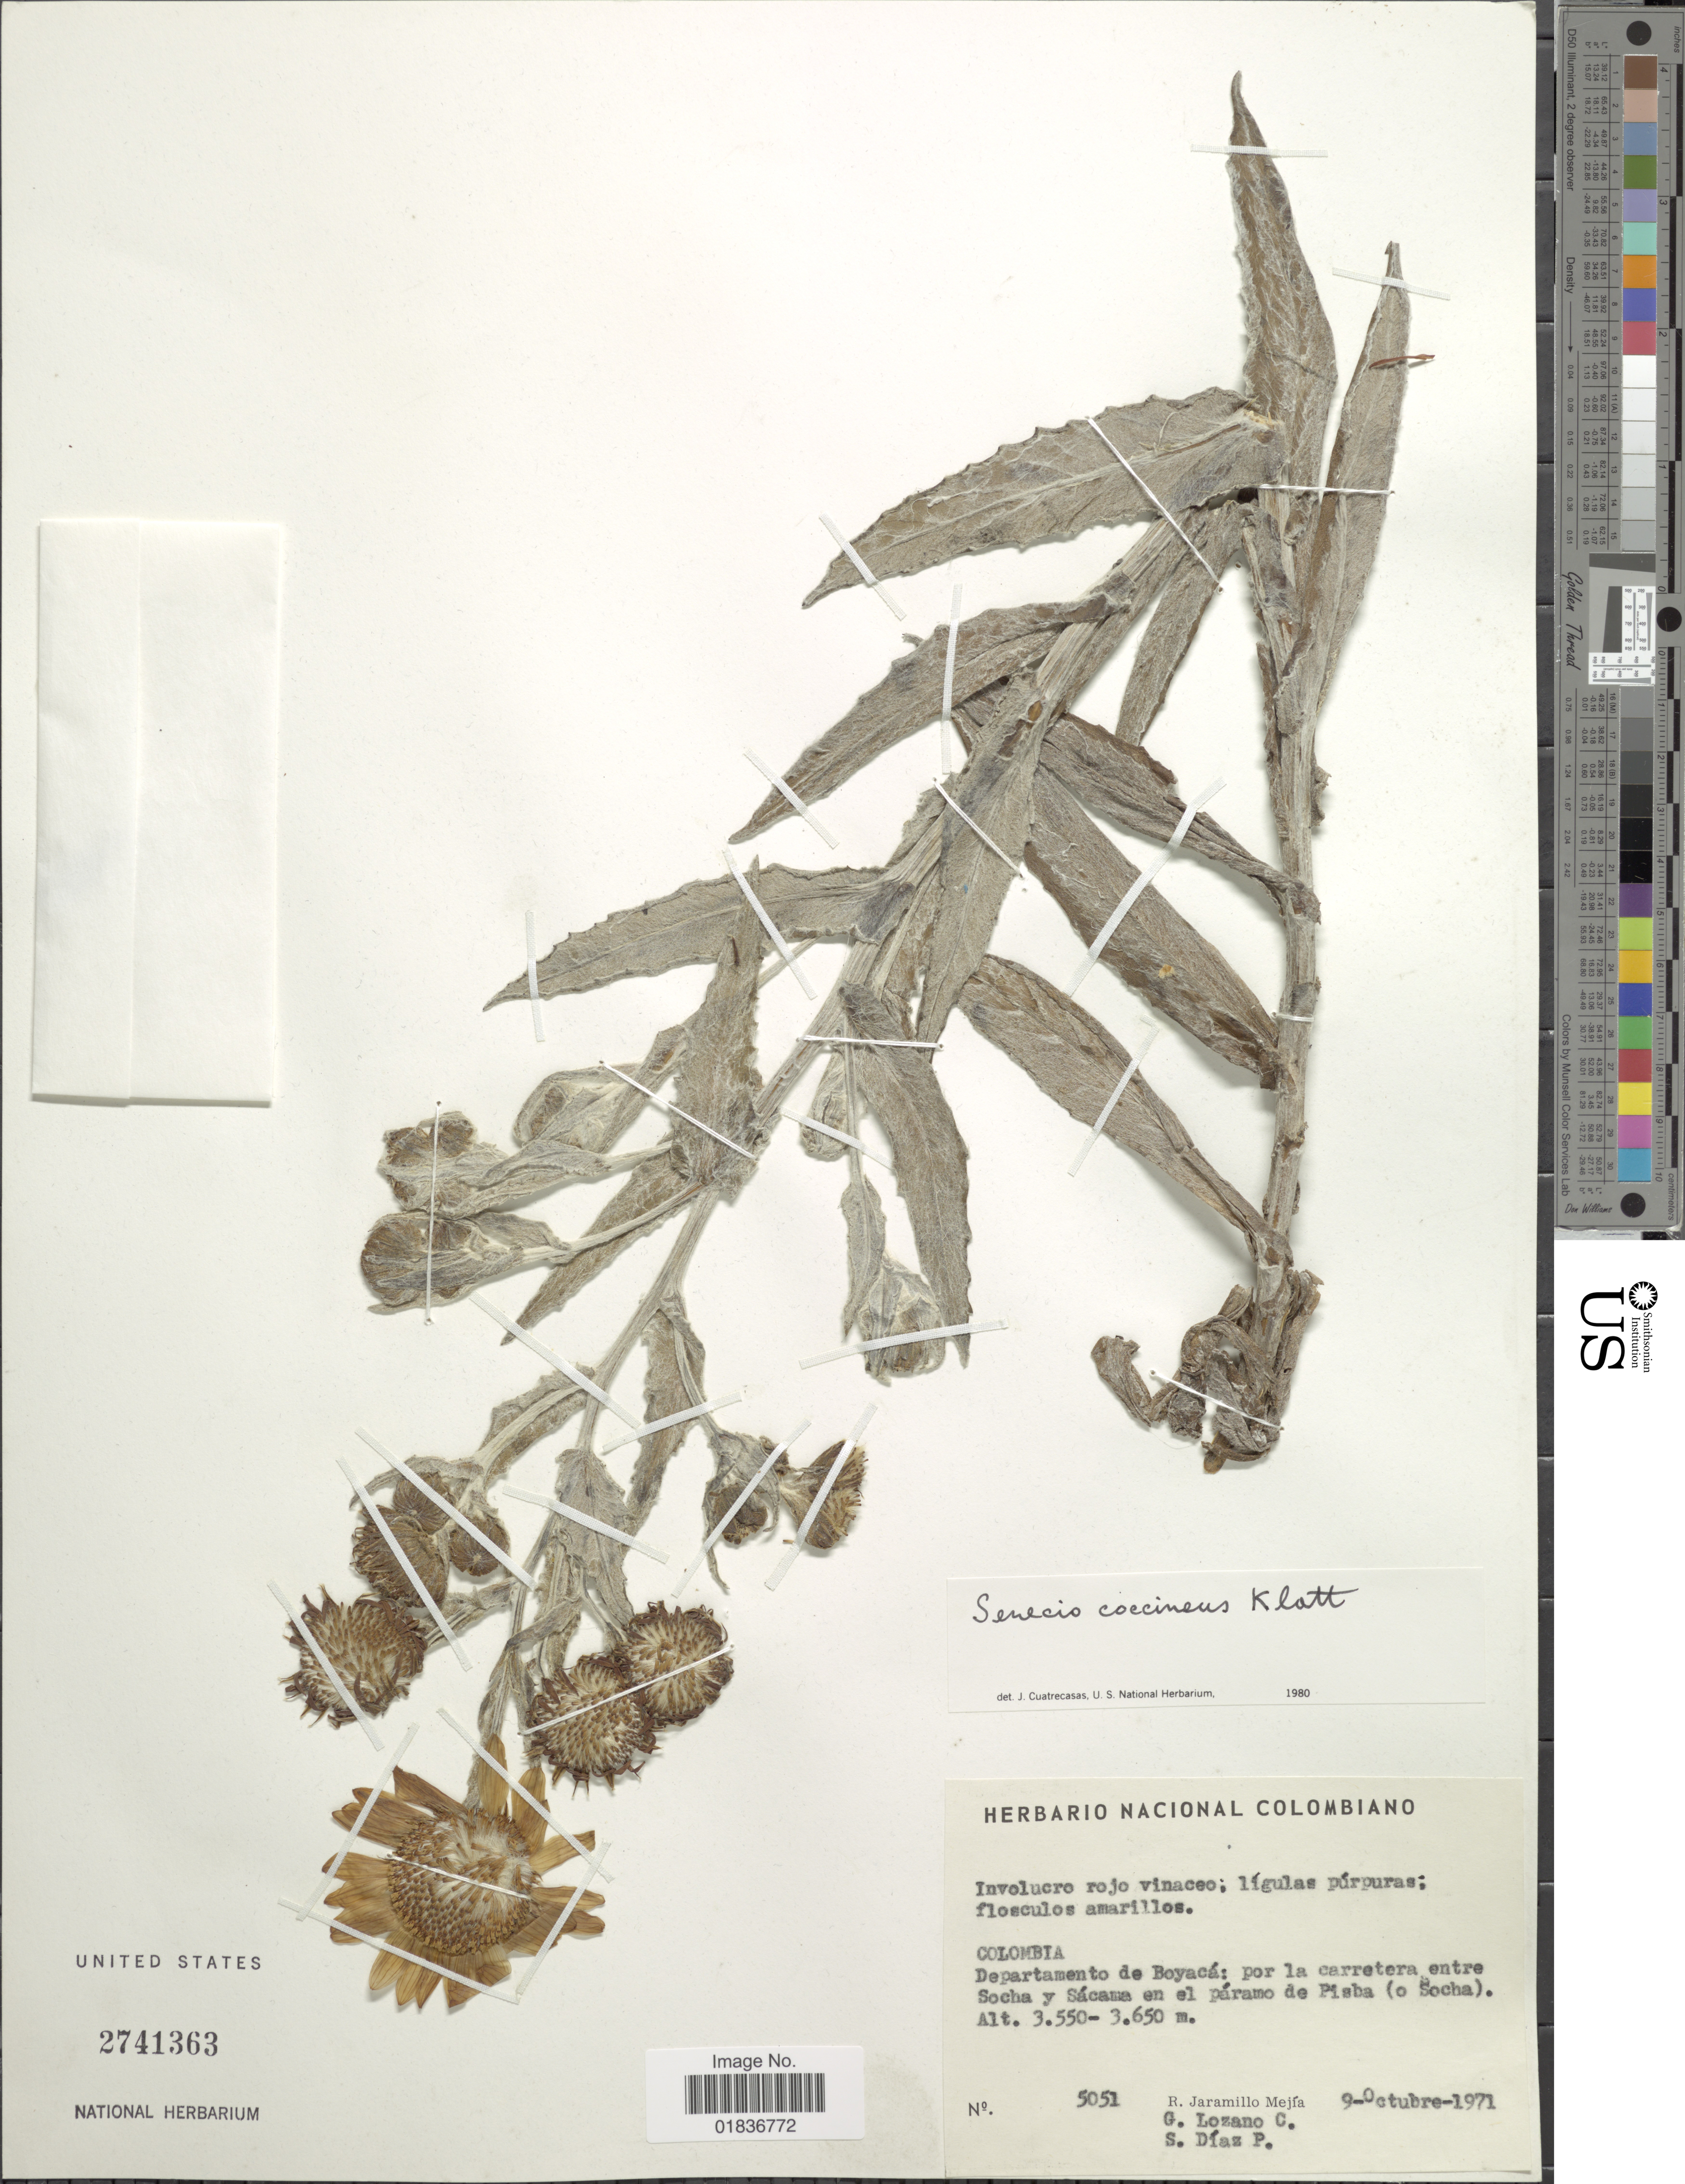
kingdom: Plantae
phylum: Tracheophyta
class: Magnoliopsida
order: Asterales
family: Asteraceae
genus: Senecio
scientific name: Senecio coccineus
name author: Klatt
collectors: R. Jaramillo M., G. Lozano-Contreras & S. Díaz Píedrahíta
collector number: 5051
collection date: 1971-10-09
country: Colombia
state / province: Boyacá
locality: Departamento de Boyacá; por la carretera entre Socha y Sacama en el paramo de Pisba ( o Socha)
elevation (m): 3550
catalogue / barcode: US 2741363